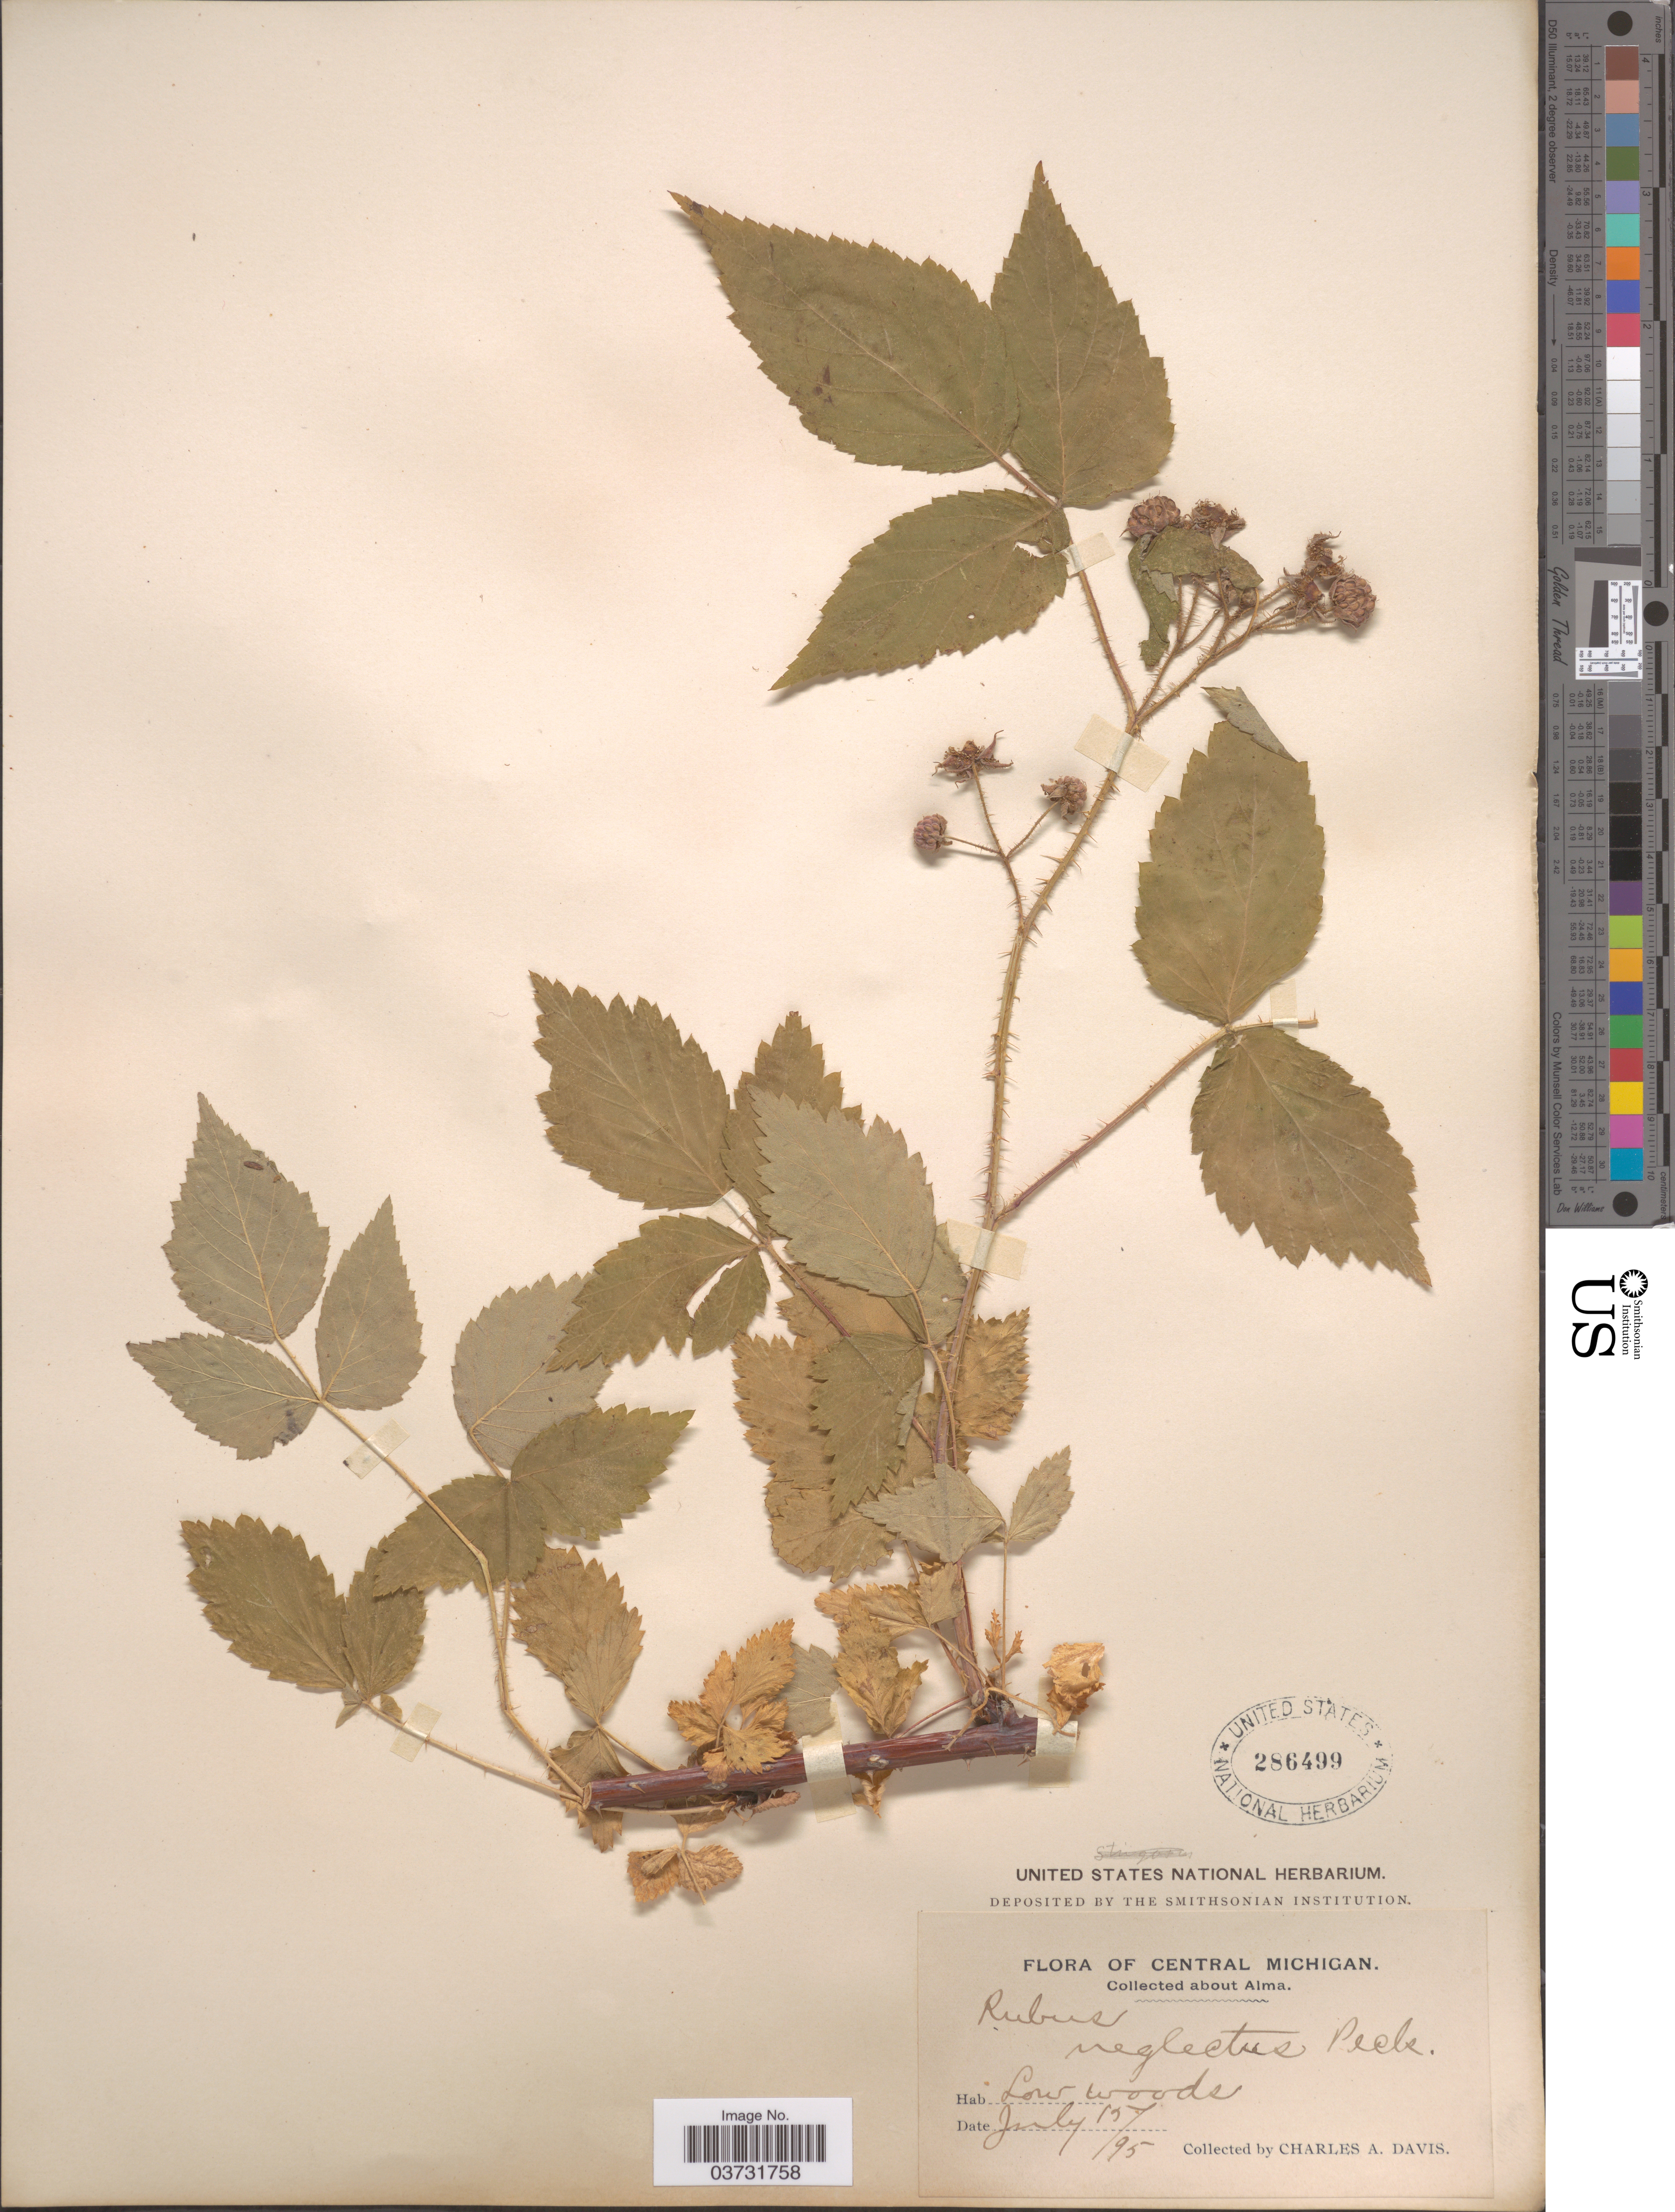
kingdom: Plantae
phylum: Tracheophyta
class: Magnoliopsida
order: Rosales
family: Rosaceae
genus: Rubus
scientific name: Rubus x neglectus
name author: Peck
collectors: C. Davis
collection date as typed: Transcribed d/m/y: 15/7/95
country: United States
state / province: Michigan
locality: Central Michigan. About Alma.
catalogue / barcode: US 286499